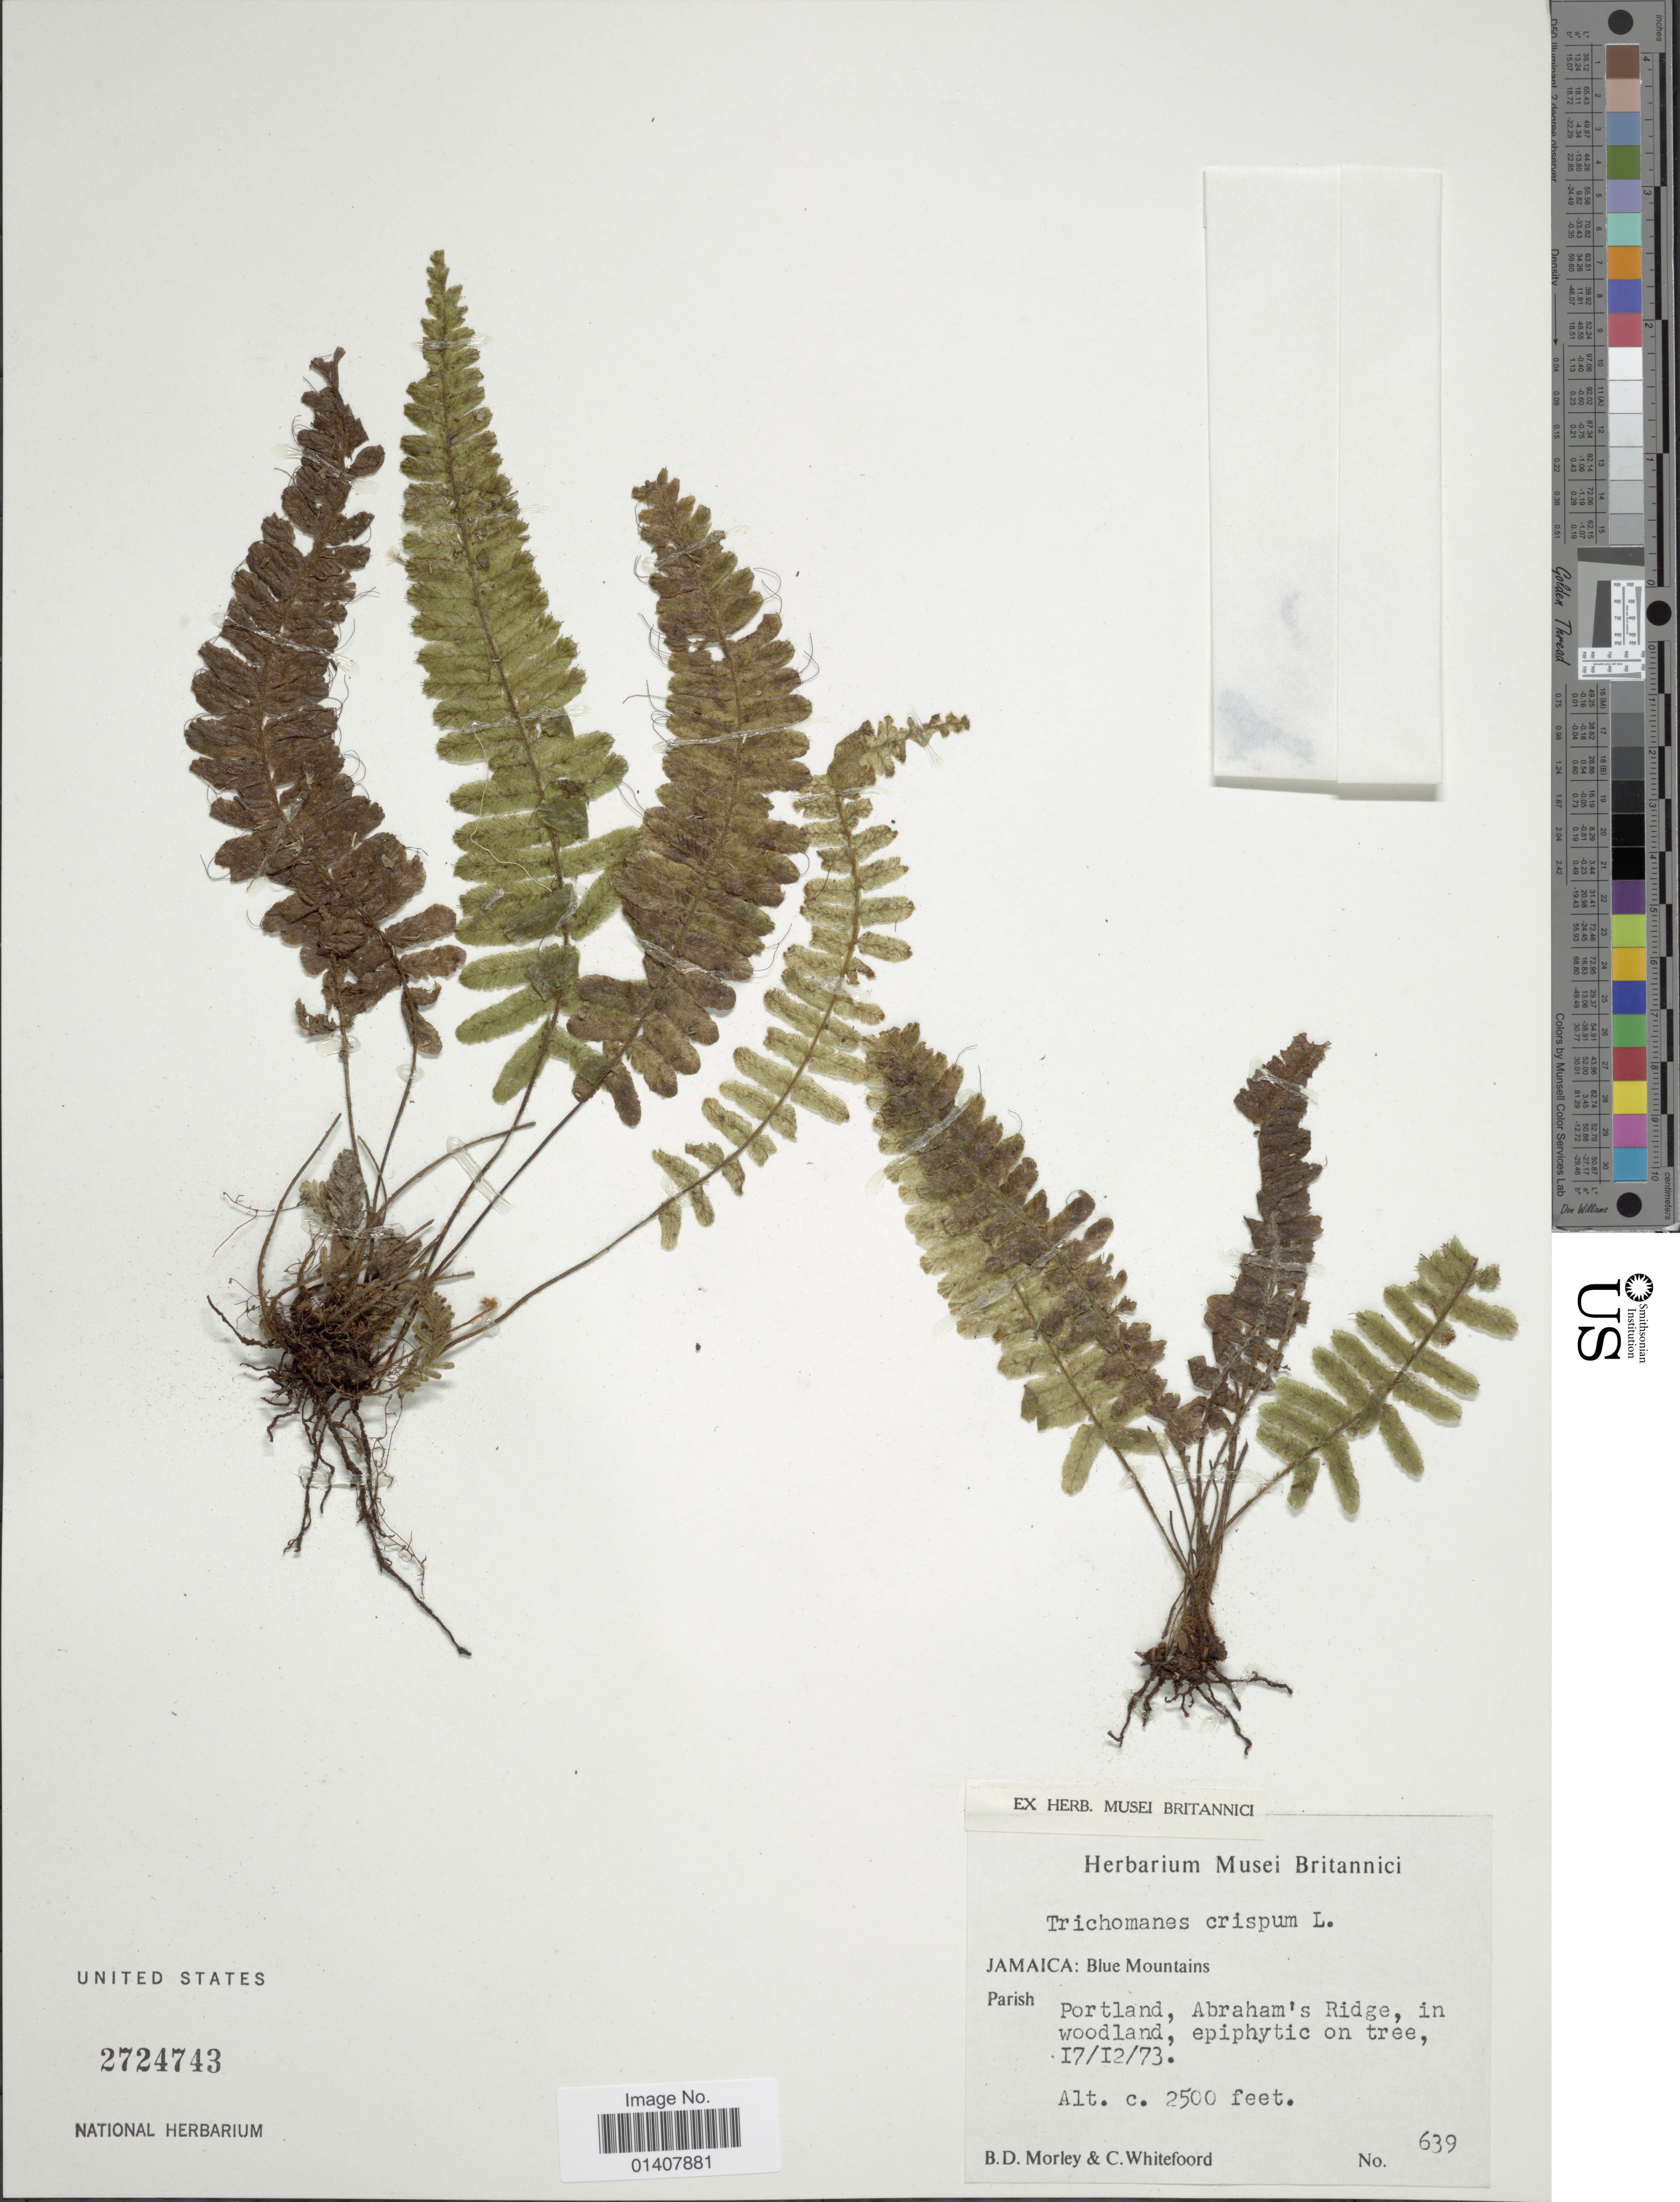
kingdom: Plantae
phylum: Tracheophyta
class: Polypodiopsida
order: Hymenophyllales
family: Hymenophyllaceae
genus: Trichomanes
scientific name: Trichomanes crispum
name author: L.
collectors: B. D. Morley & C. Whitefoord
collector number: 639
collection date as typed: Transcribed d/m/y: 17/12/73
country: Jamaica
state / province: Portland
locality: Blue Mountains, Parish Portland, Abraham's Ridge, in woodland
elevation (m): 762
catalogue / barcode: US 2724743